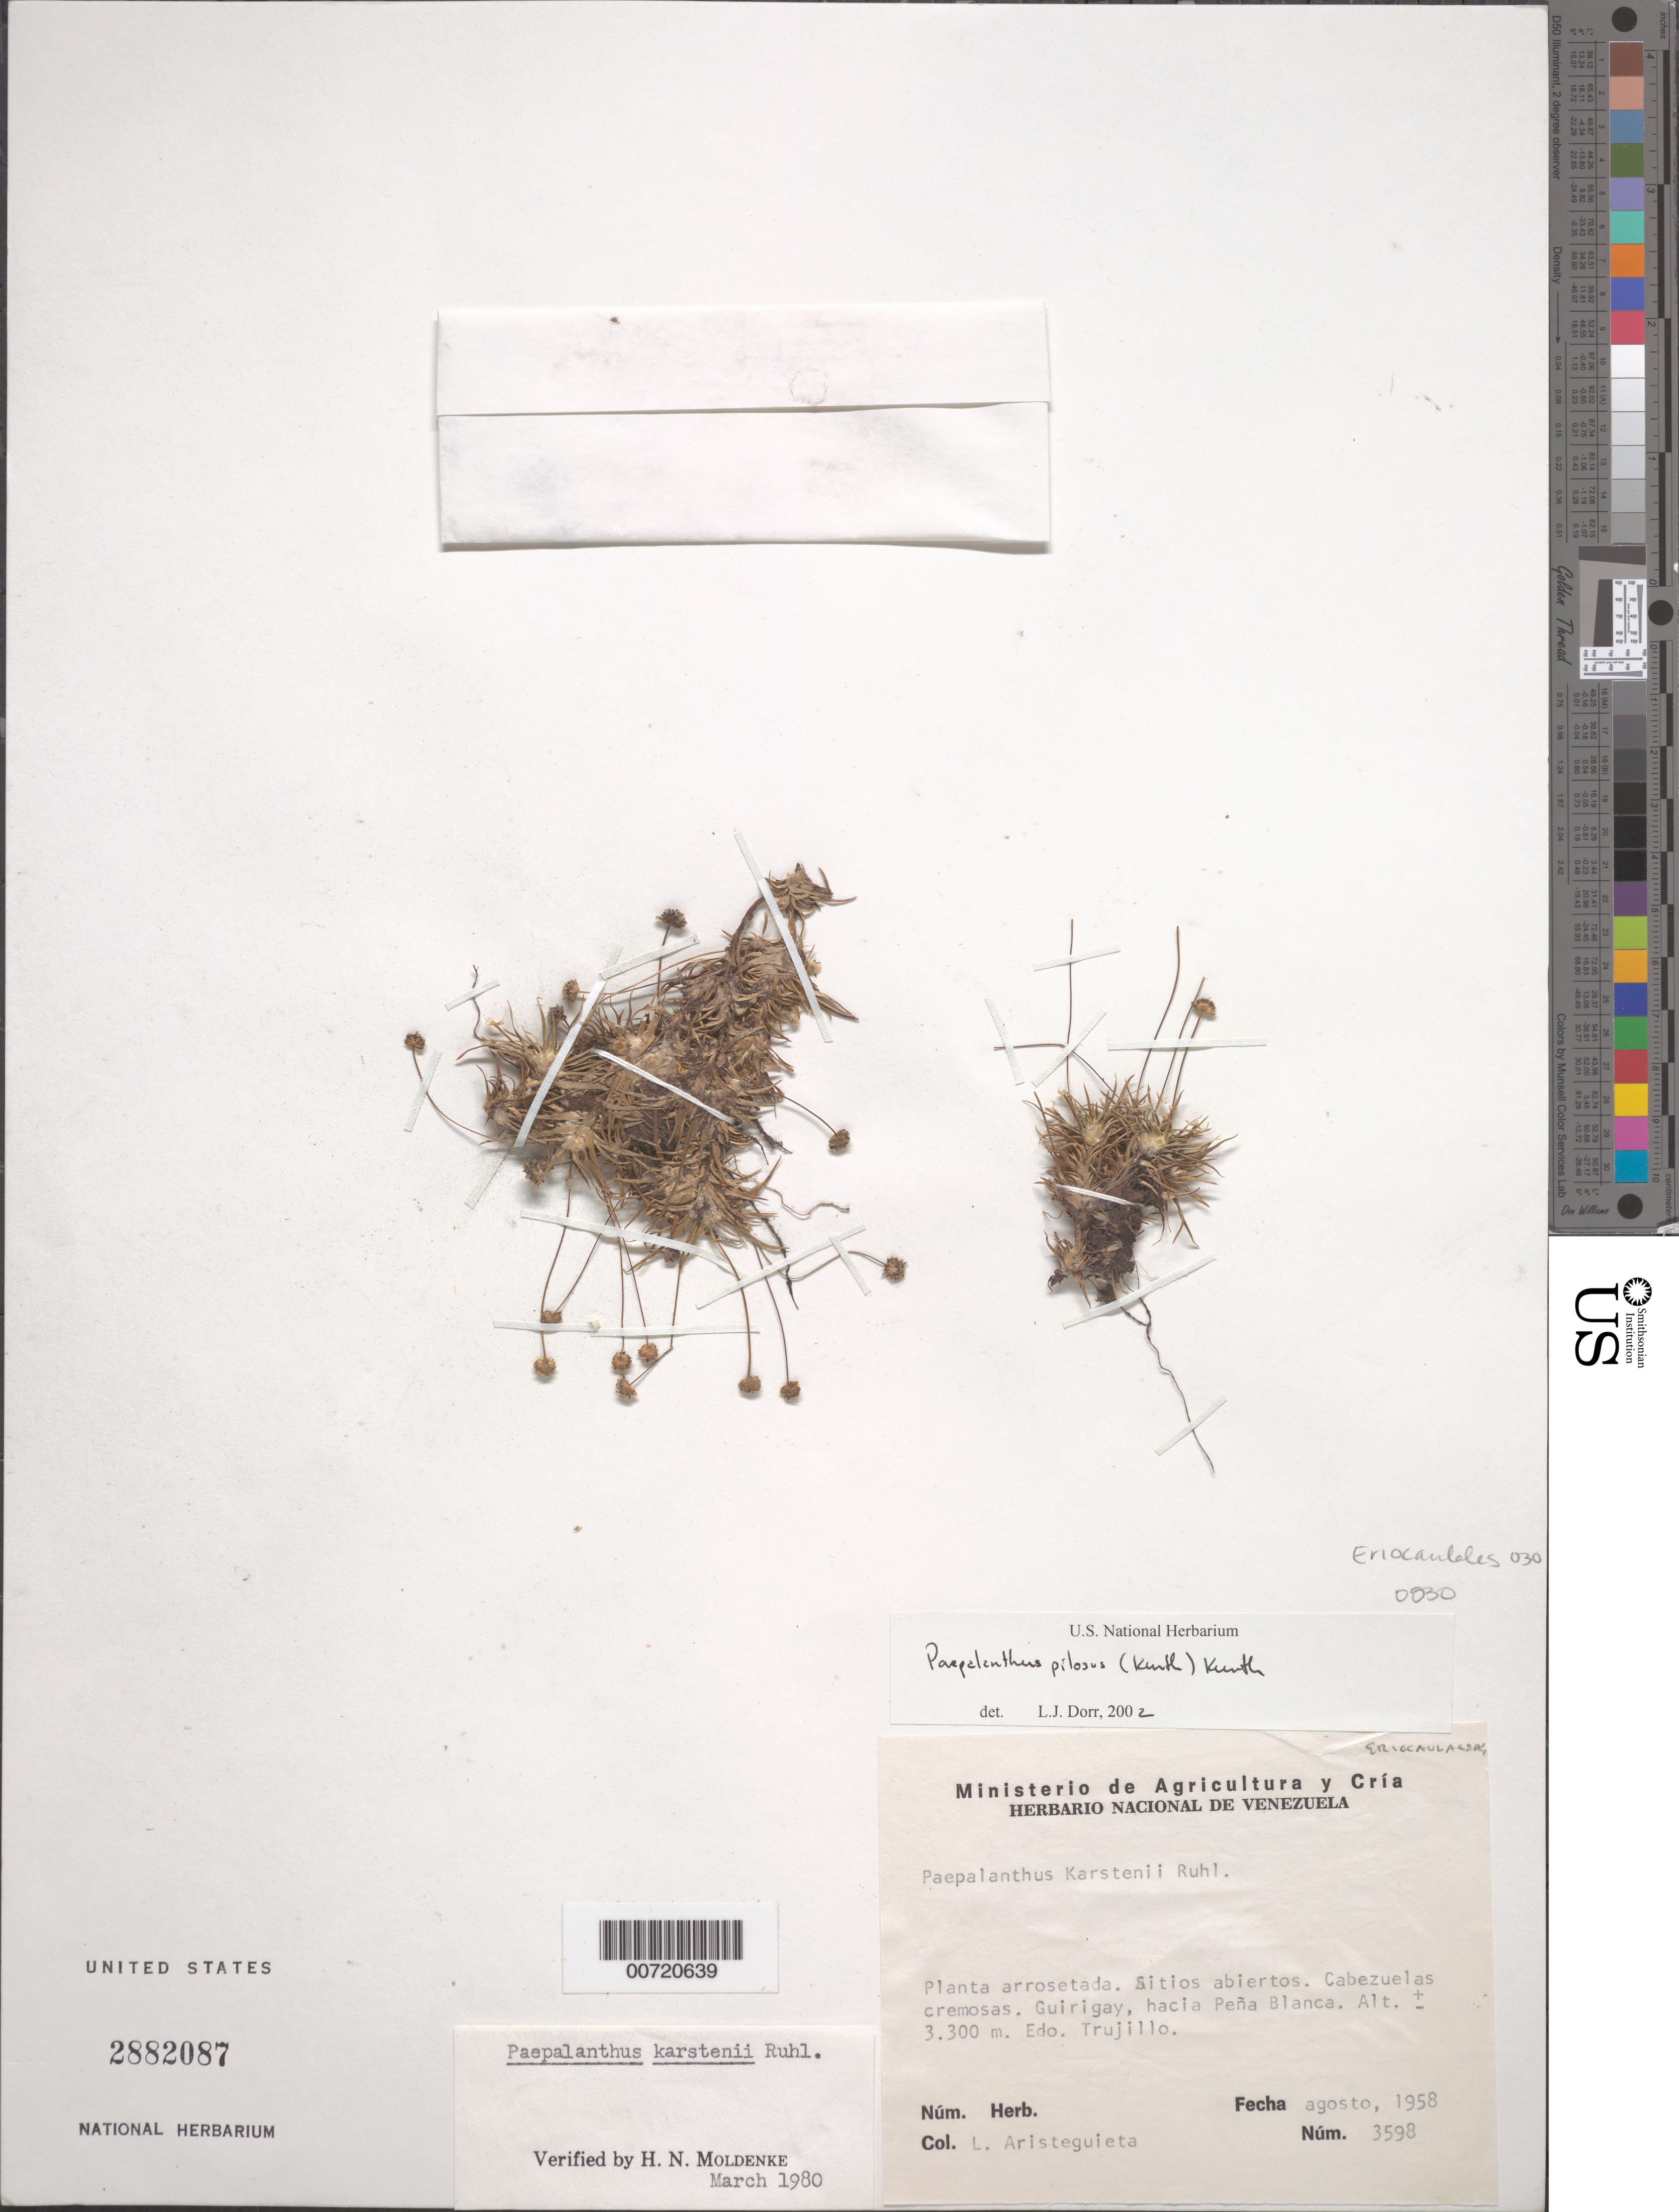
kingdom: Plantae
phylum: Tracheophyta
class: Liliopsida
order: Poales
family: Eriocaulaceae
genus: Paepalanthus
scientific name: Paepalanthus pilosus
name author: (Kunth) Kunth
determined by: Dorr, L. J., (BOT), Smithsonian Institution - National Museum of Natural History (UNITED STATES)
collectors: L. Aristeguieta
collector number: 3598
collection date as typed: Aug 1958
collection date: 1958-08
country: Venezuela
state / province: Trujillo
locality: Guirigay, hacia Peña Blanca.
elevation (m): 3300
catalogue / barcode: US 2882087